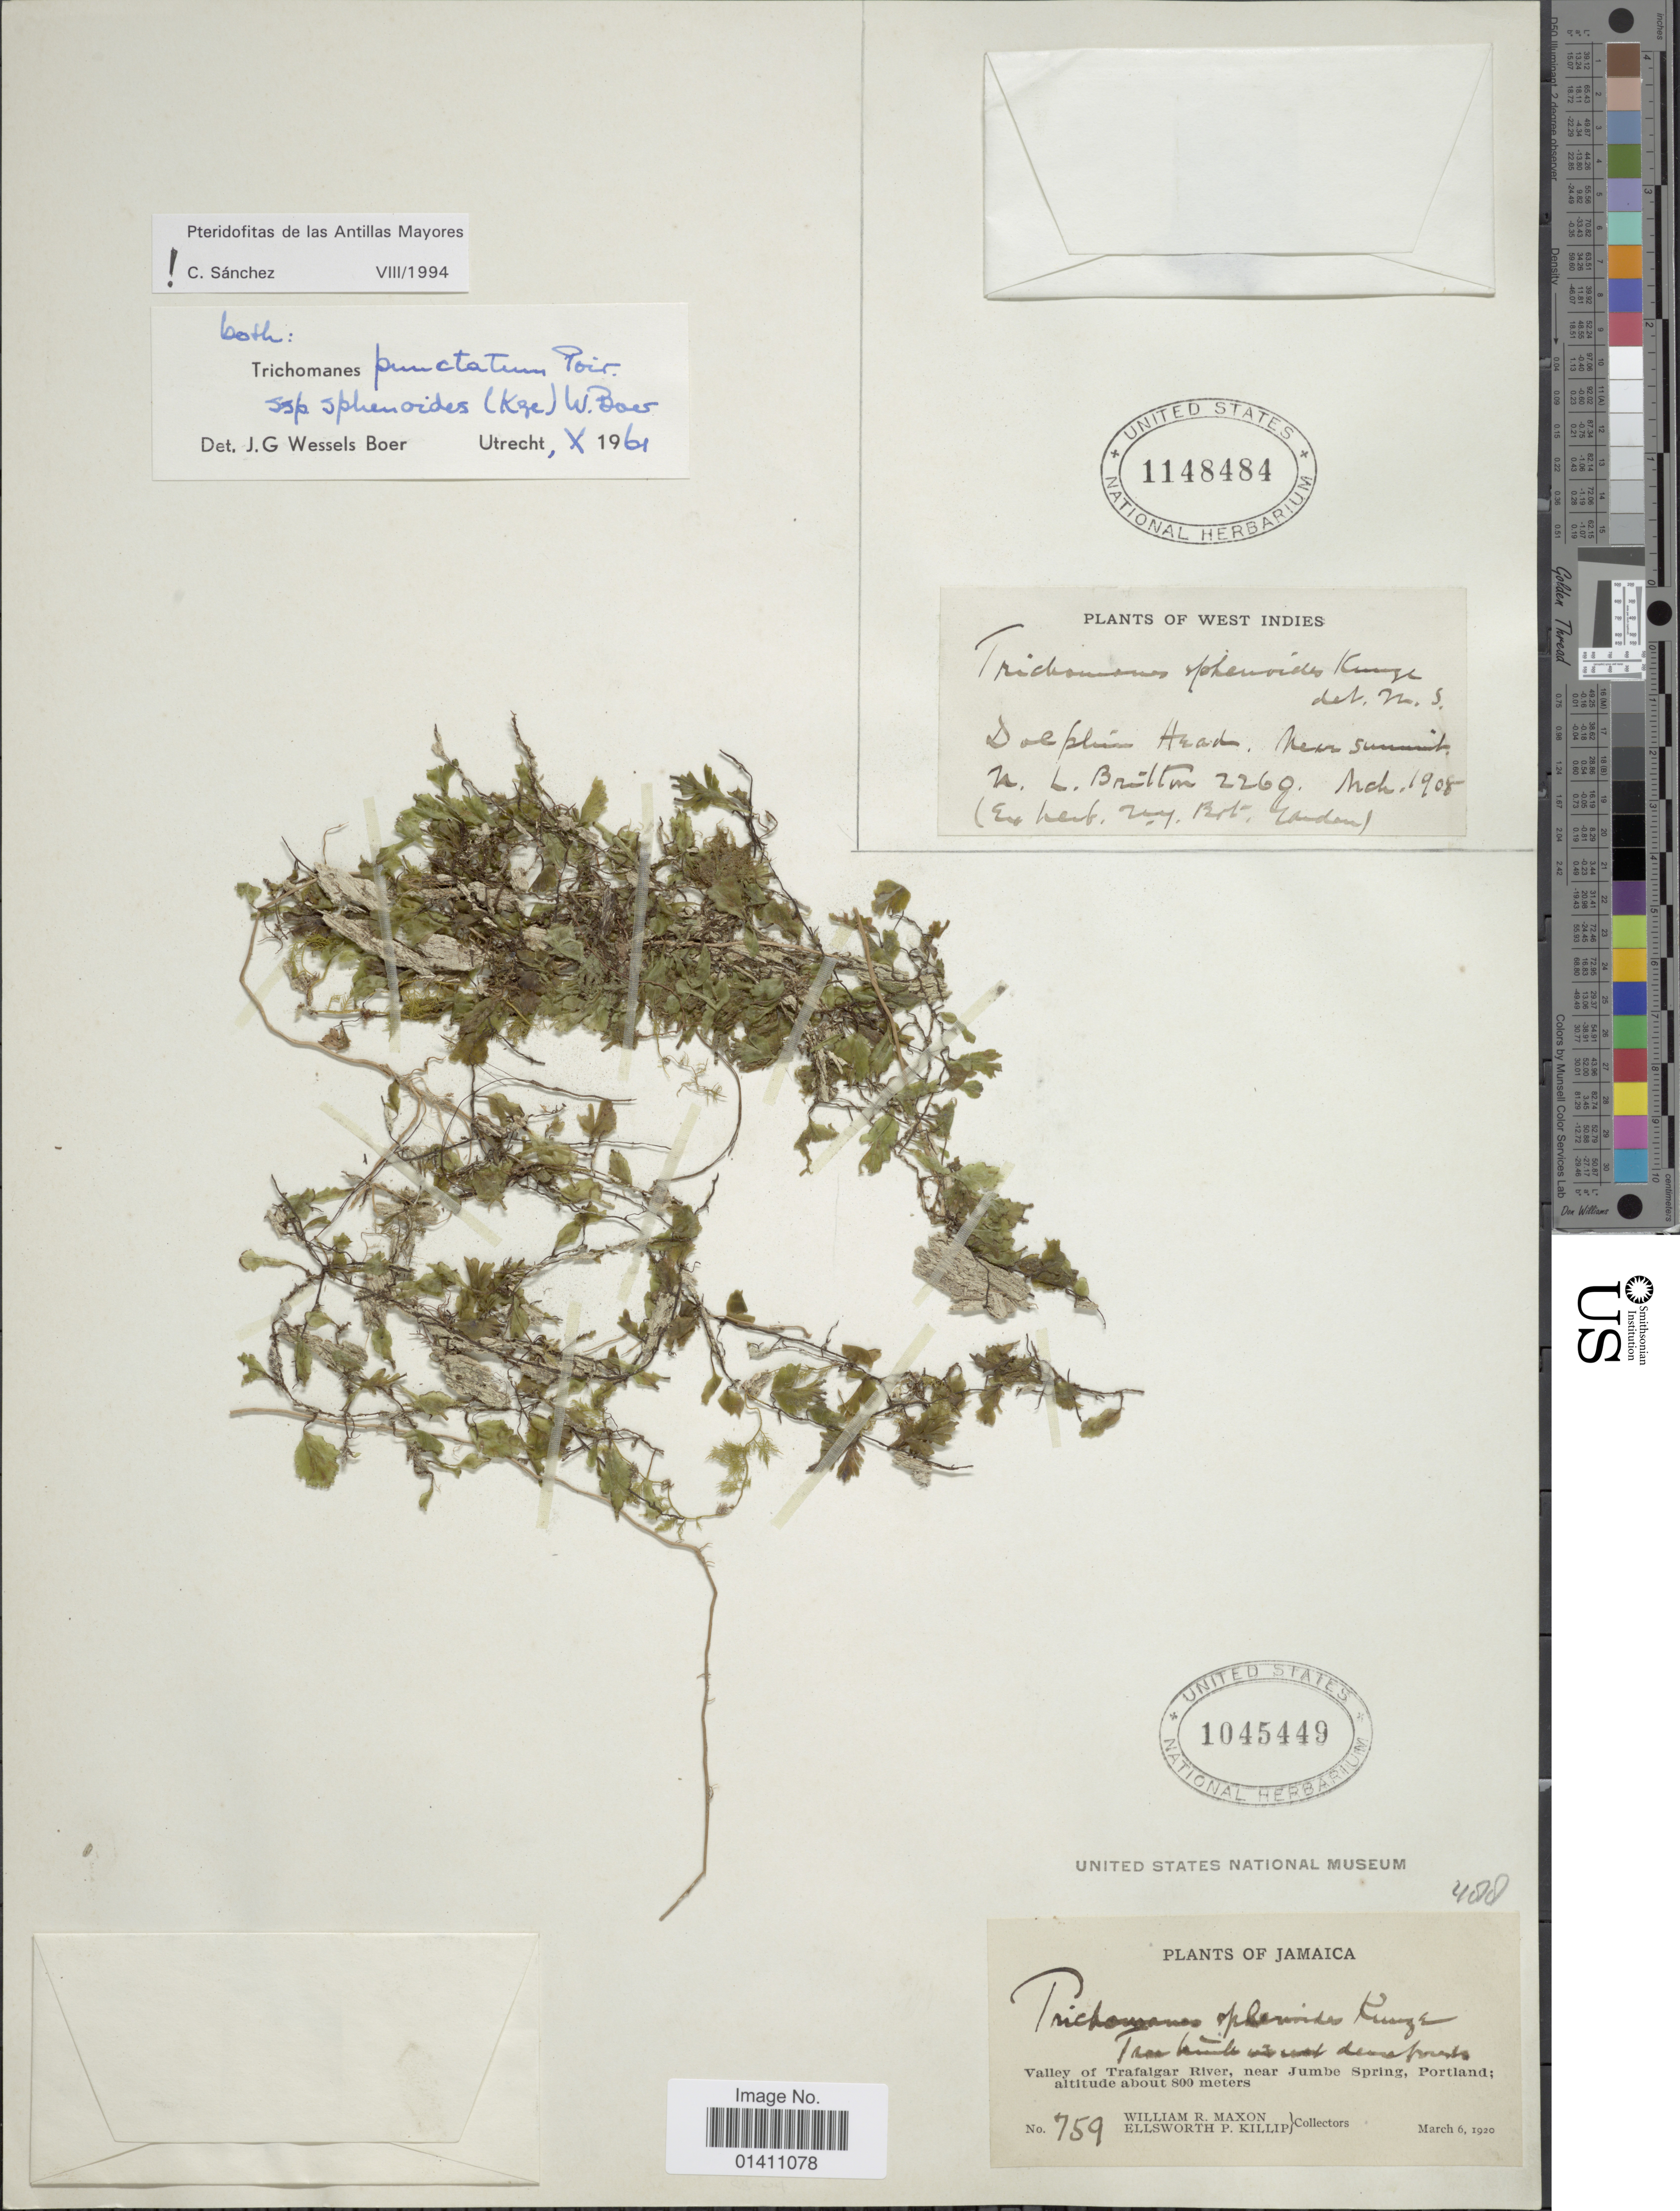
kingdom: Plantae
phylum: Tracheophyta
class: Polypodiopsida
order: Hymenophyllales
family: Hymenophyllaceae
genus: Didymoglossum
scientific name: Didymoglossum punctatum subsp. spheroides (Kunze) comb. nov., ined 2015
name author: (Kunze)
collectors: W. R. Maxon & E. P. Killip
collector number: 759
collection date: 1920-03-06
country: Jamaica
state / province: Portland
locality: Valley of Trafalgar River, near Jumbe Spring.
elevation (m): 800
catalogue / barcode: US 1045449